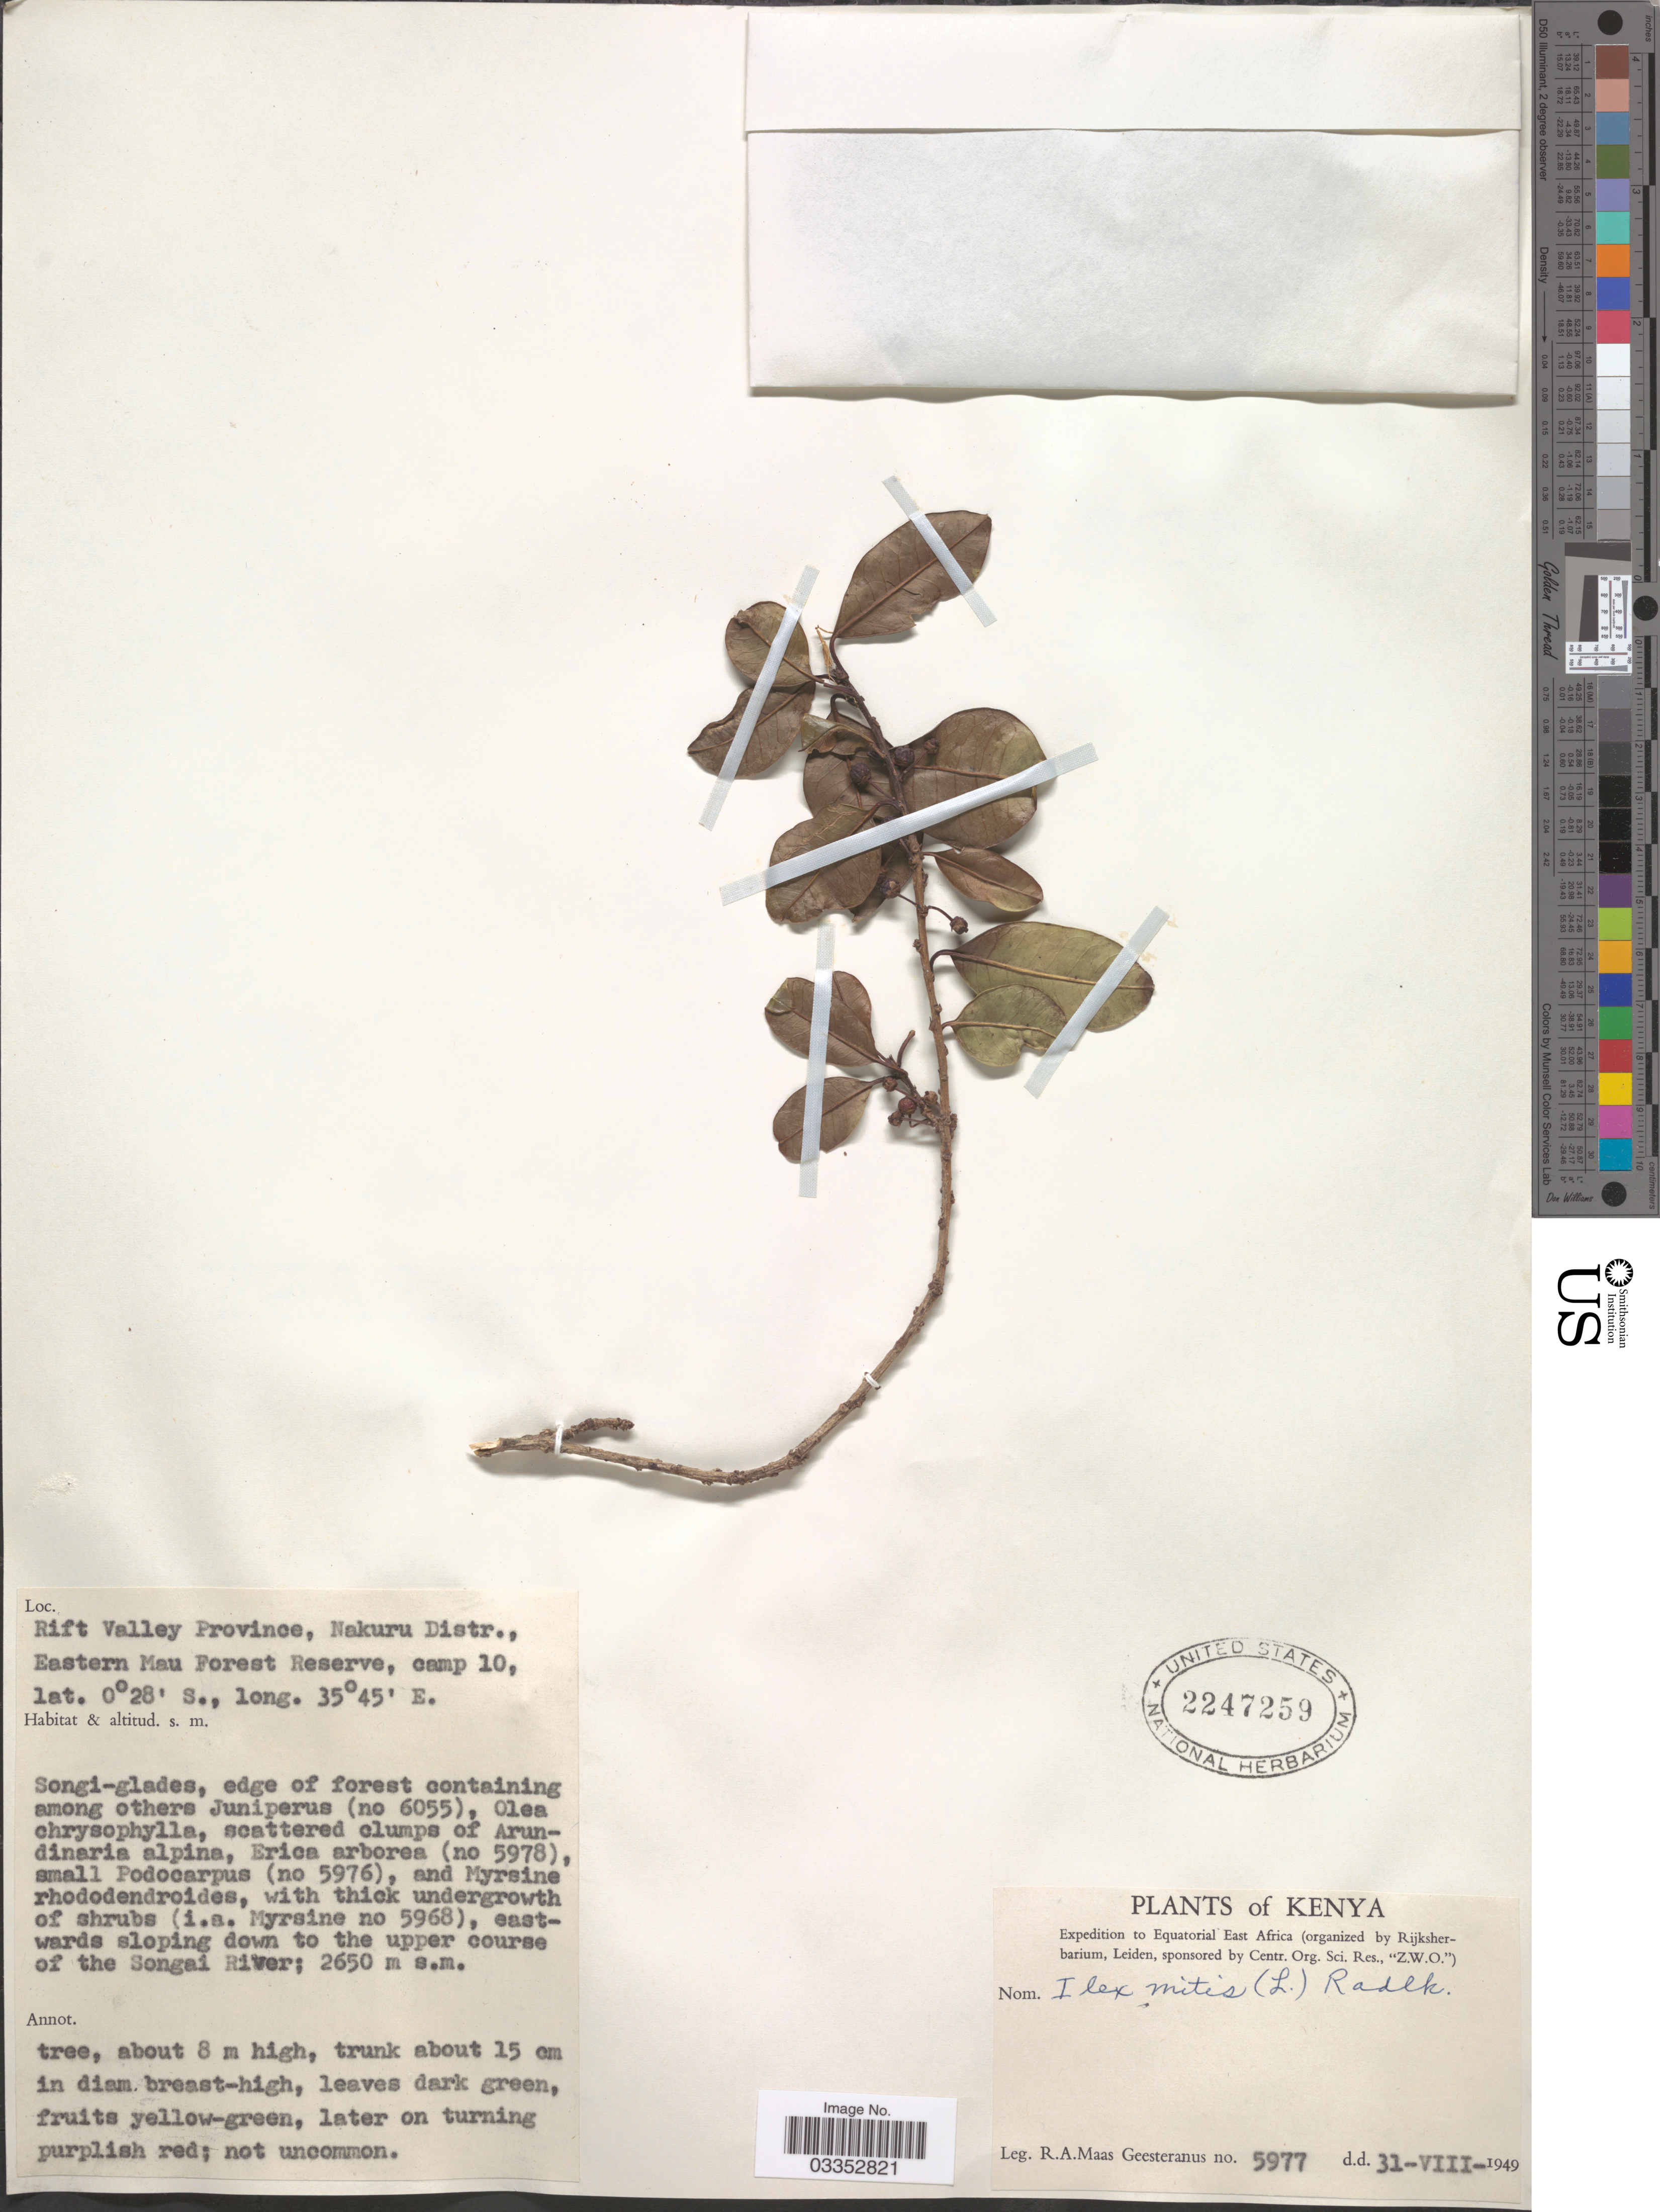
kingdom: Plantae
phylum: Tracheophyta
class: Magnoliopsida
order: Aquifoliales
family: Aquifoliaceae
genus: Ilex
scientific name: Ilex mitis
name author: (L.) Radlk.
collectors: R. A. Maas Geesteranus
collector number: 5977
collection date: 1949-08-31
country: Kenya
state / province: Nakuru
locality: Nakuru Distr., Eastern Mau Forest Reserve, camp 10, eastwards sloping down to the upper course of the Songai River.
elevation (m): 2650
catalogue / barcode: US 2247259